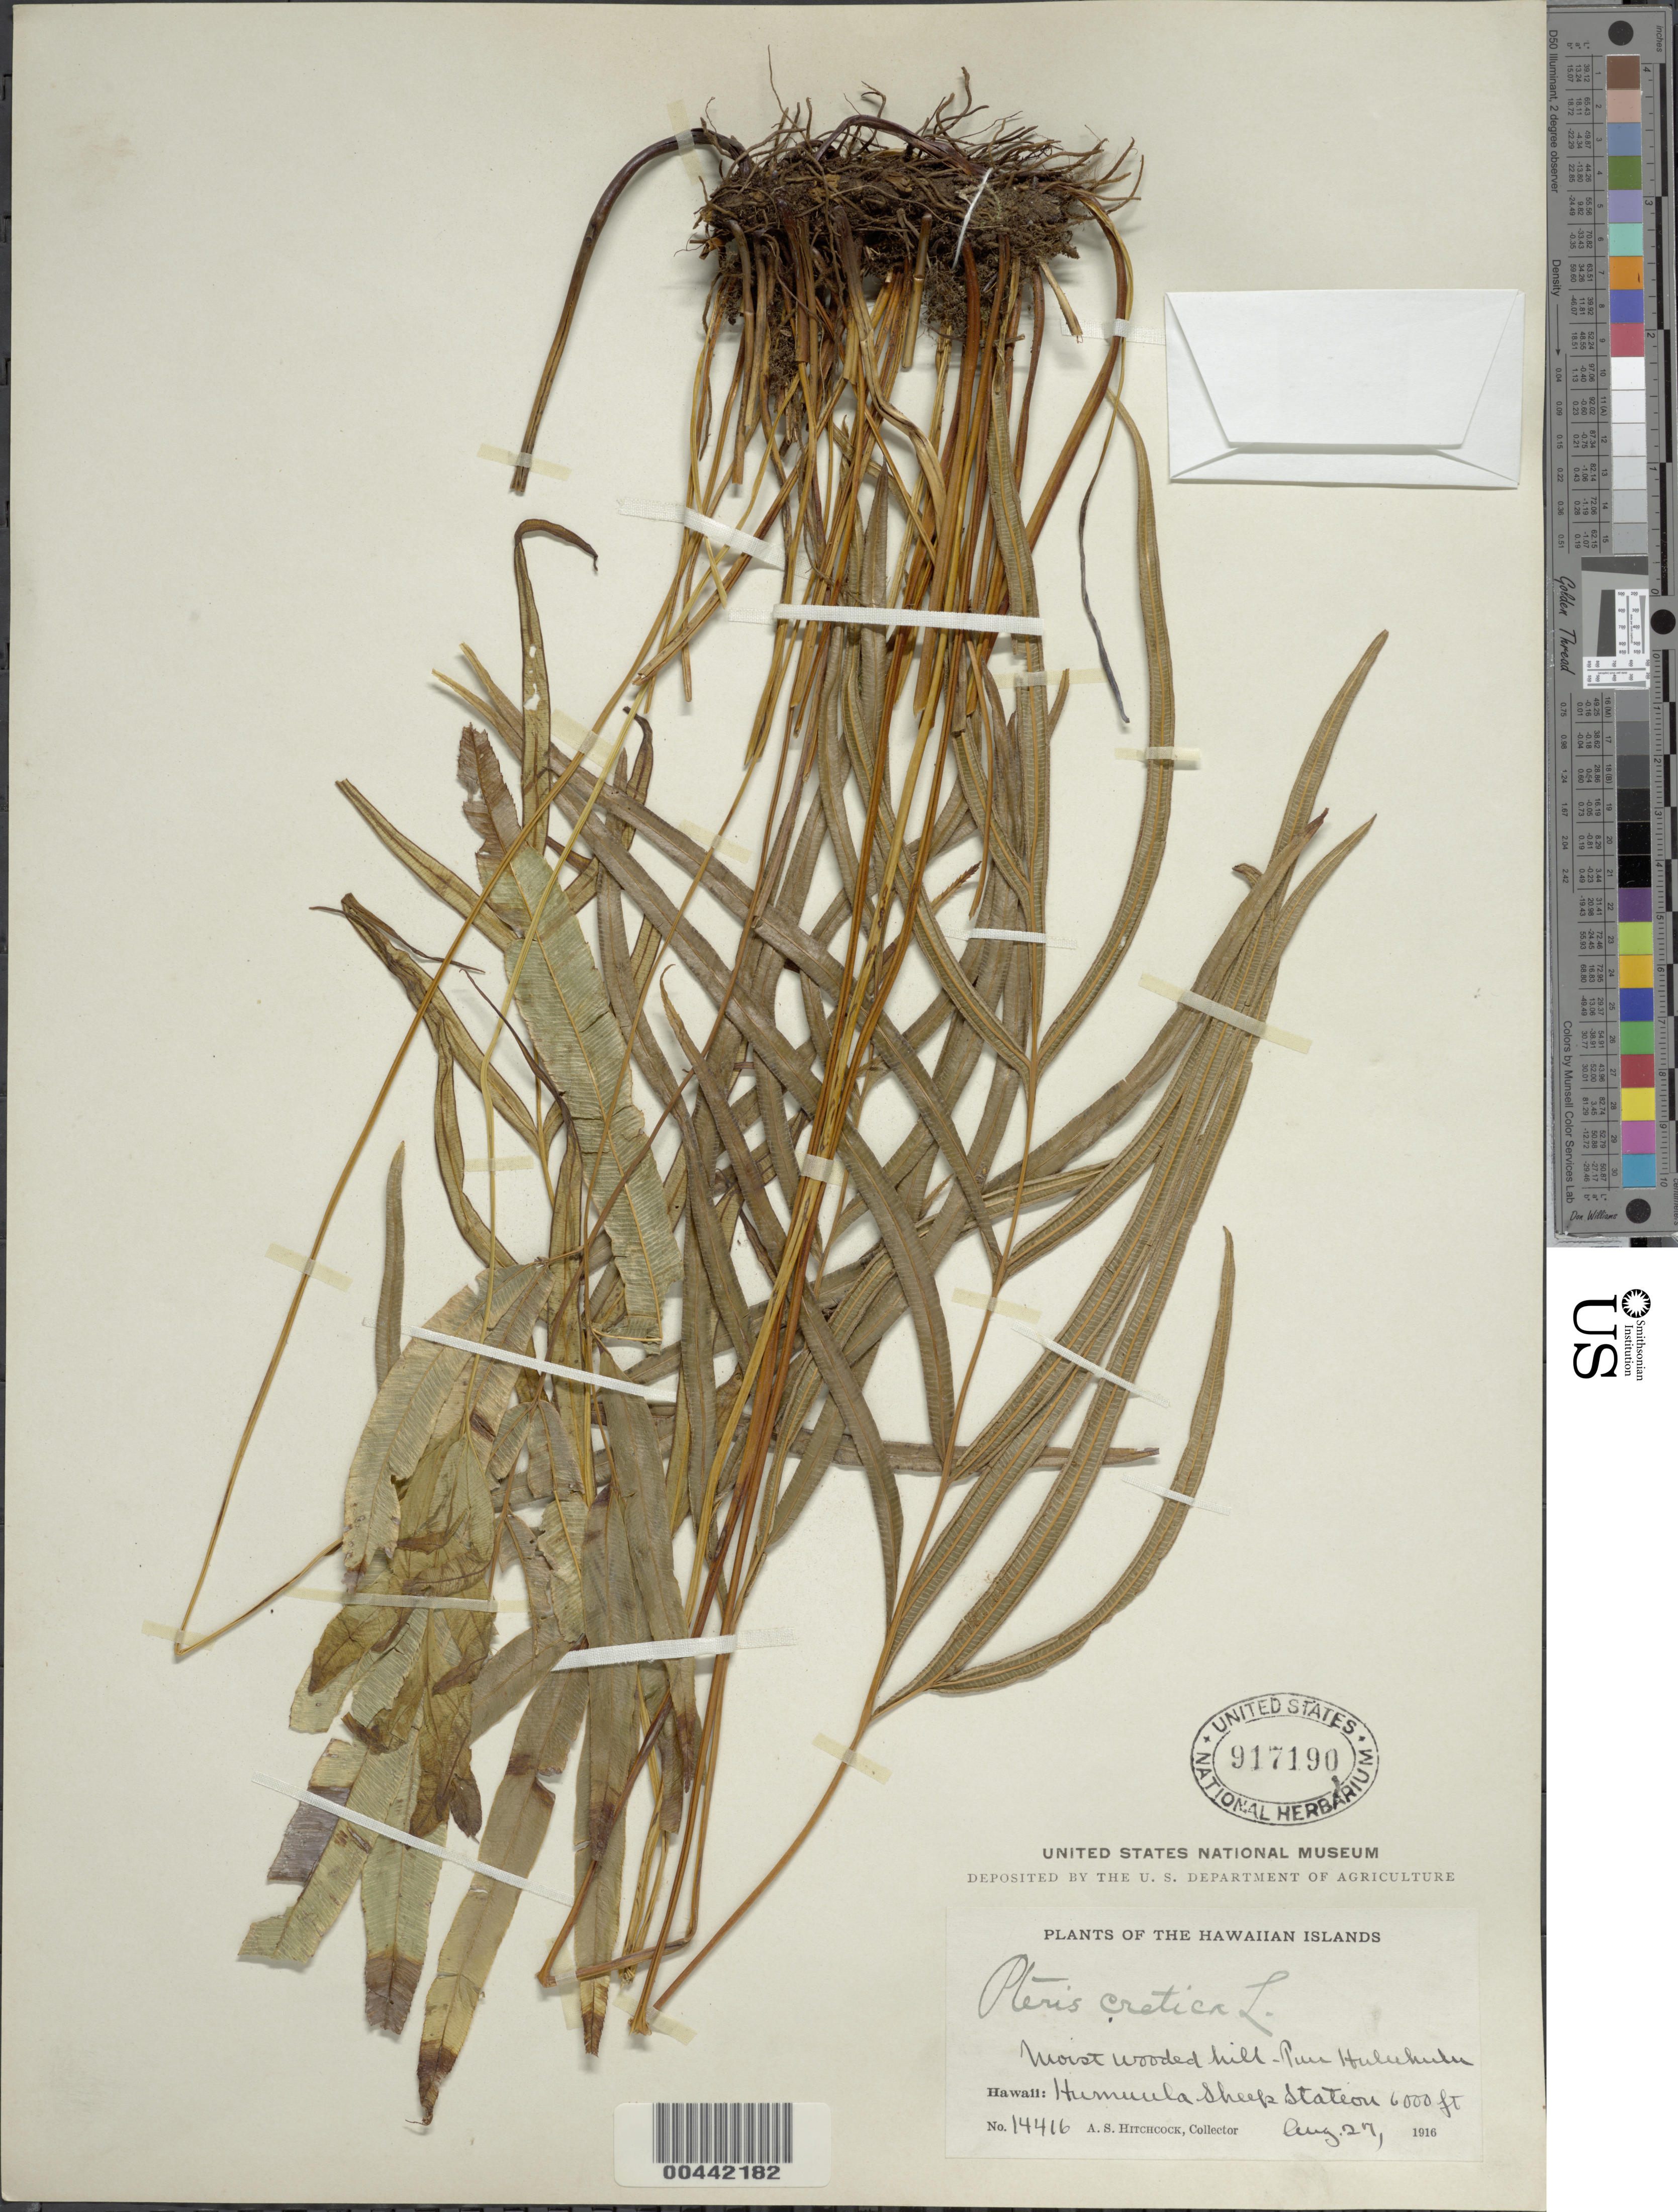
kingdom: Plantae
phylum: Tracheophyta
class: Polypodiopsida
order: Polypodiales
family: Pteridaceae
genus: Pteris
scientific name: Pteris cretica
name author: L.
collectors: A. S. Hitchcock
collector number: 14416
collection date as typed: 27 Aug 1916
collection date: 1916-08-27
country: United States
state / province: Hawaii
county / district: Hawaii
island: Hawaii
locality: Humuula Sheep Station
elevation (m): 1829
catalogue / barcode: US 917190